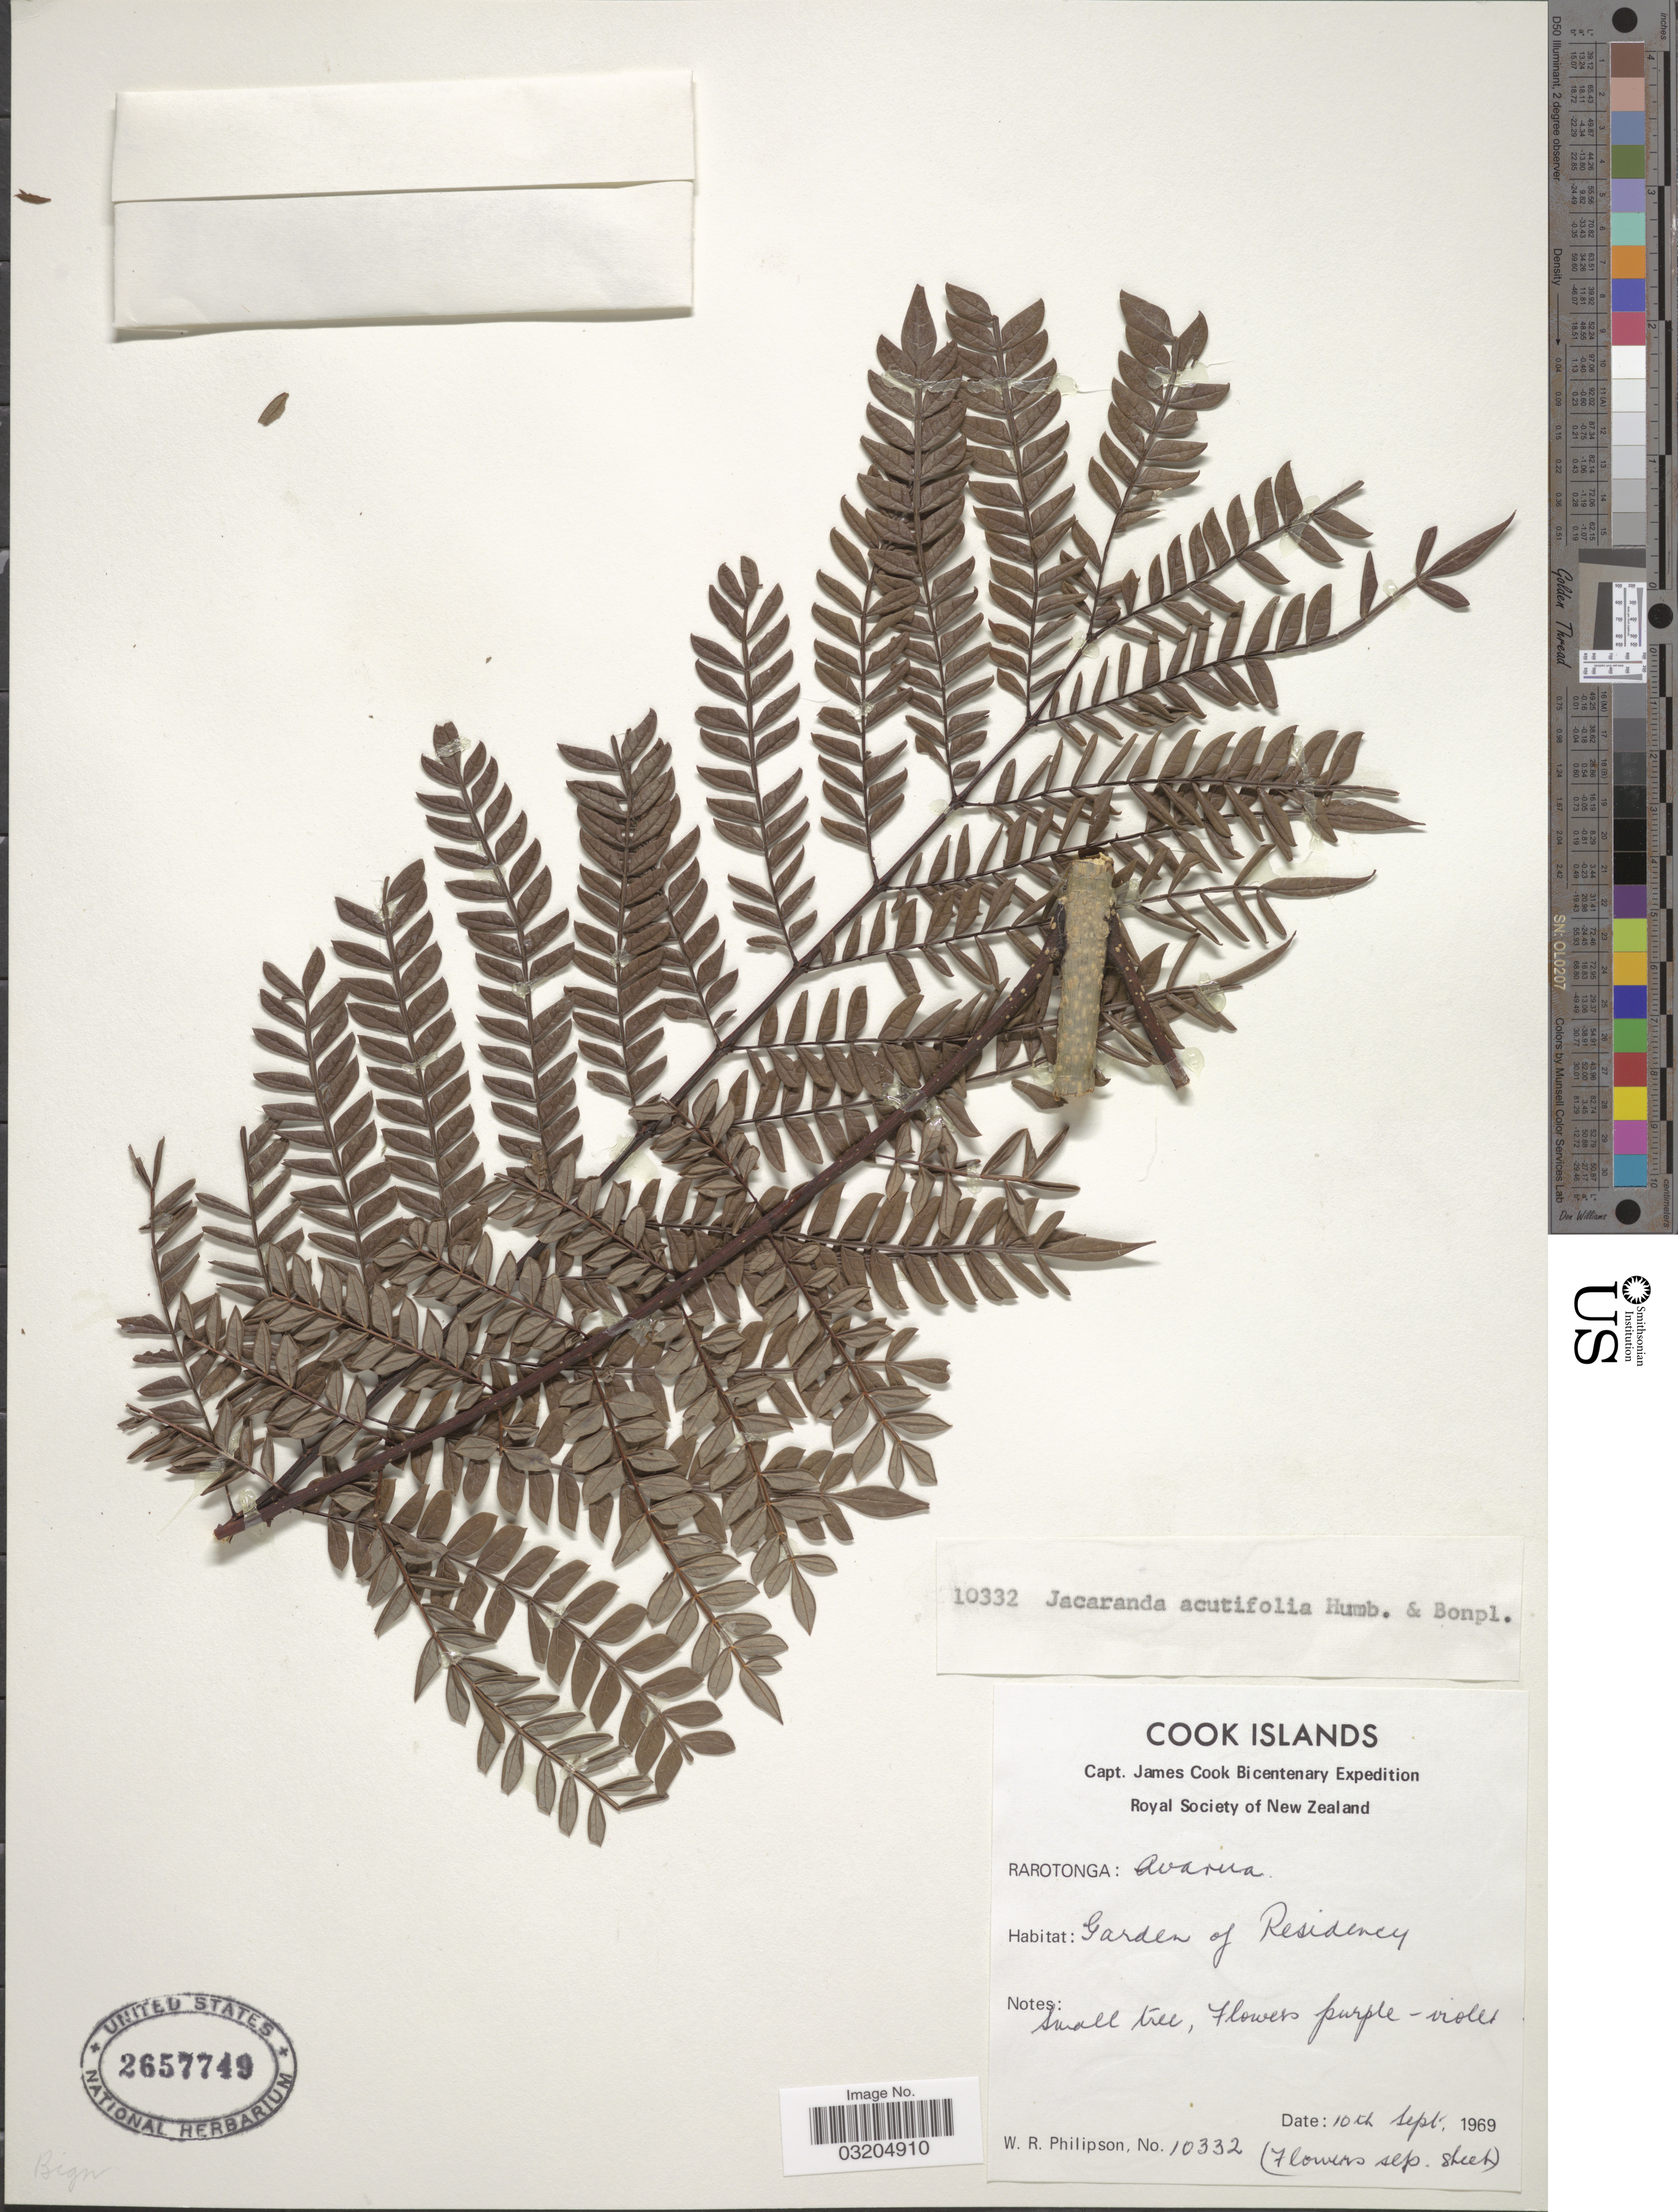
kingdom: Plantae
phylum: Tracheophyta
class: Magnoliopsida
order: Lamiales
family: Bignoniaceae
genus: Jacaranda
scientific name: Jacaranda mimosifolia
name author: D. Don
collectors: W. R. Philipson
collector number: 10332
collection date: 1969-09-10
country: Cook Islands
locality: Rarotonga: Avarua. Garden of Residency.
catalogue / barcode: US 2657749